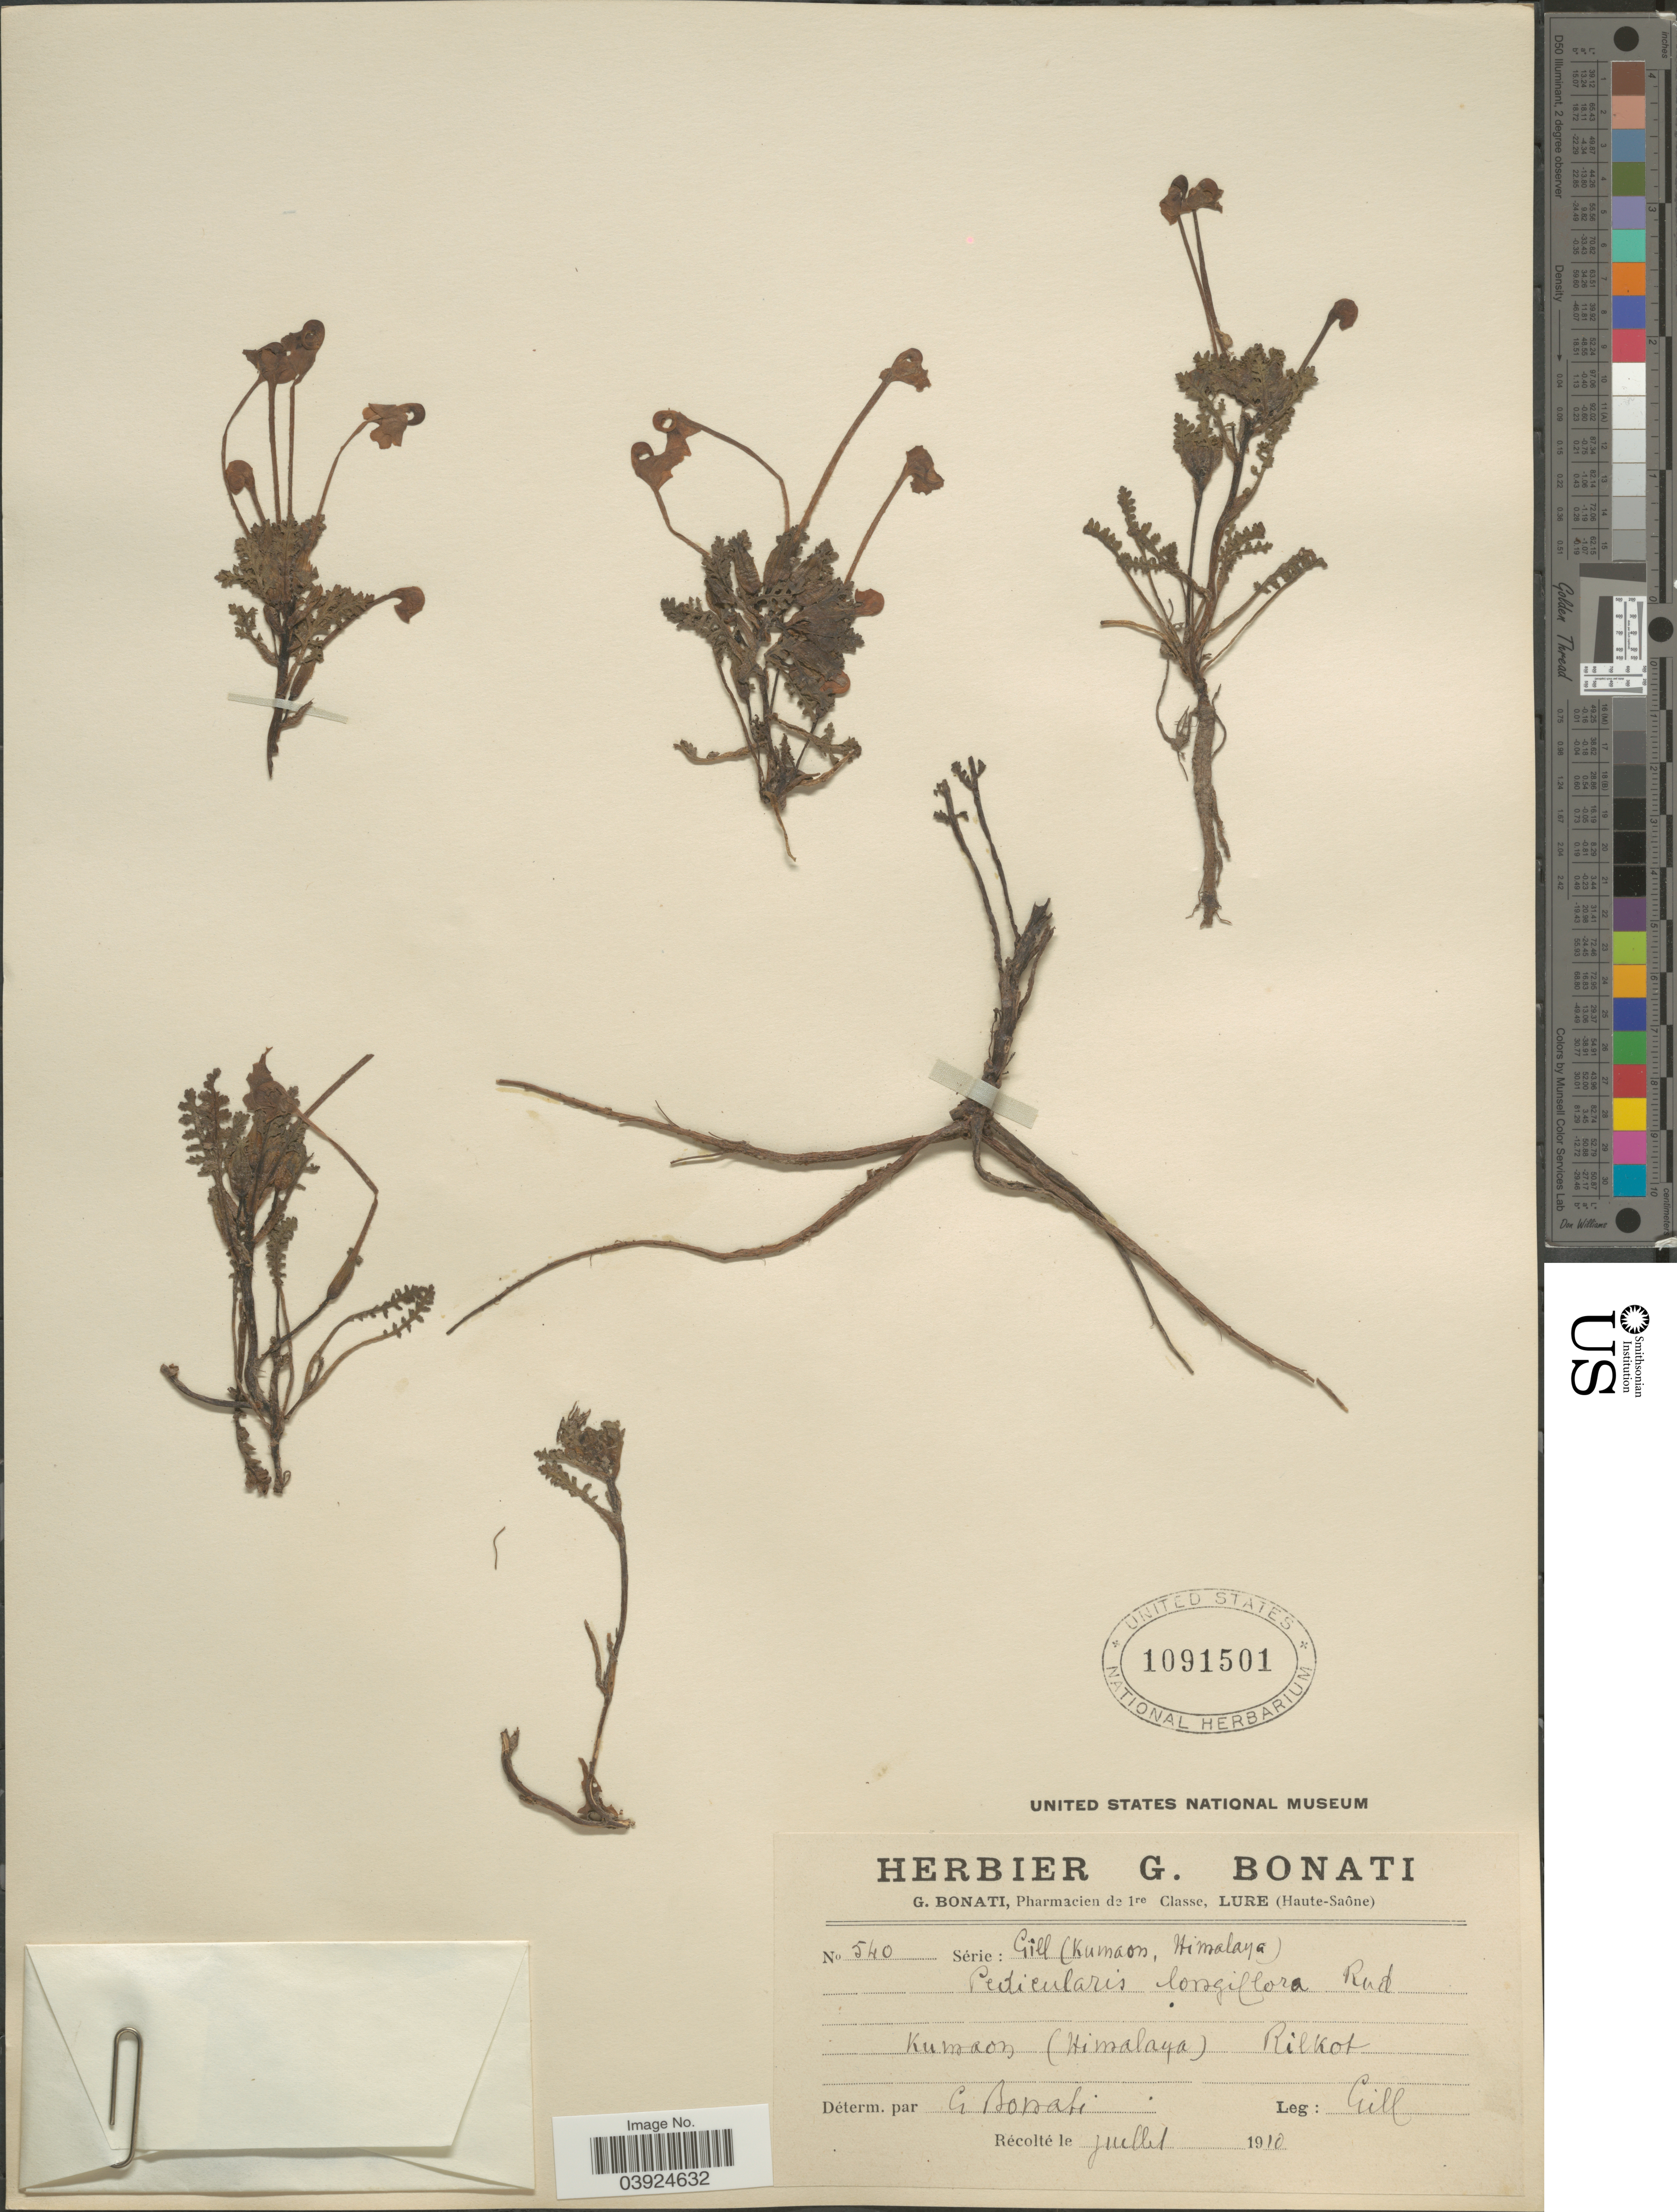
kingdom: Plantae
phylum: Tracheophyta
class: Magnoliopsida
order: Lamiales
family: Orobanchaceae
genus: Pedicularis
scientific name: Pedicularis longiflora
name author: Rudolph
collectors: -. Gill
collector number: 540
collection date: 1910-07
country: India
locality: Kumaon (Himalaya) Rilkot.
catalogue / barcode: US 1091501